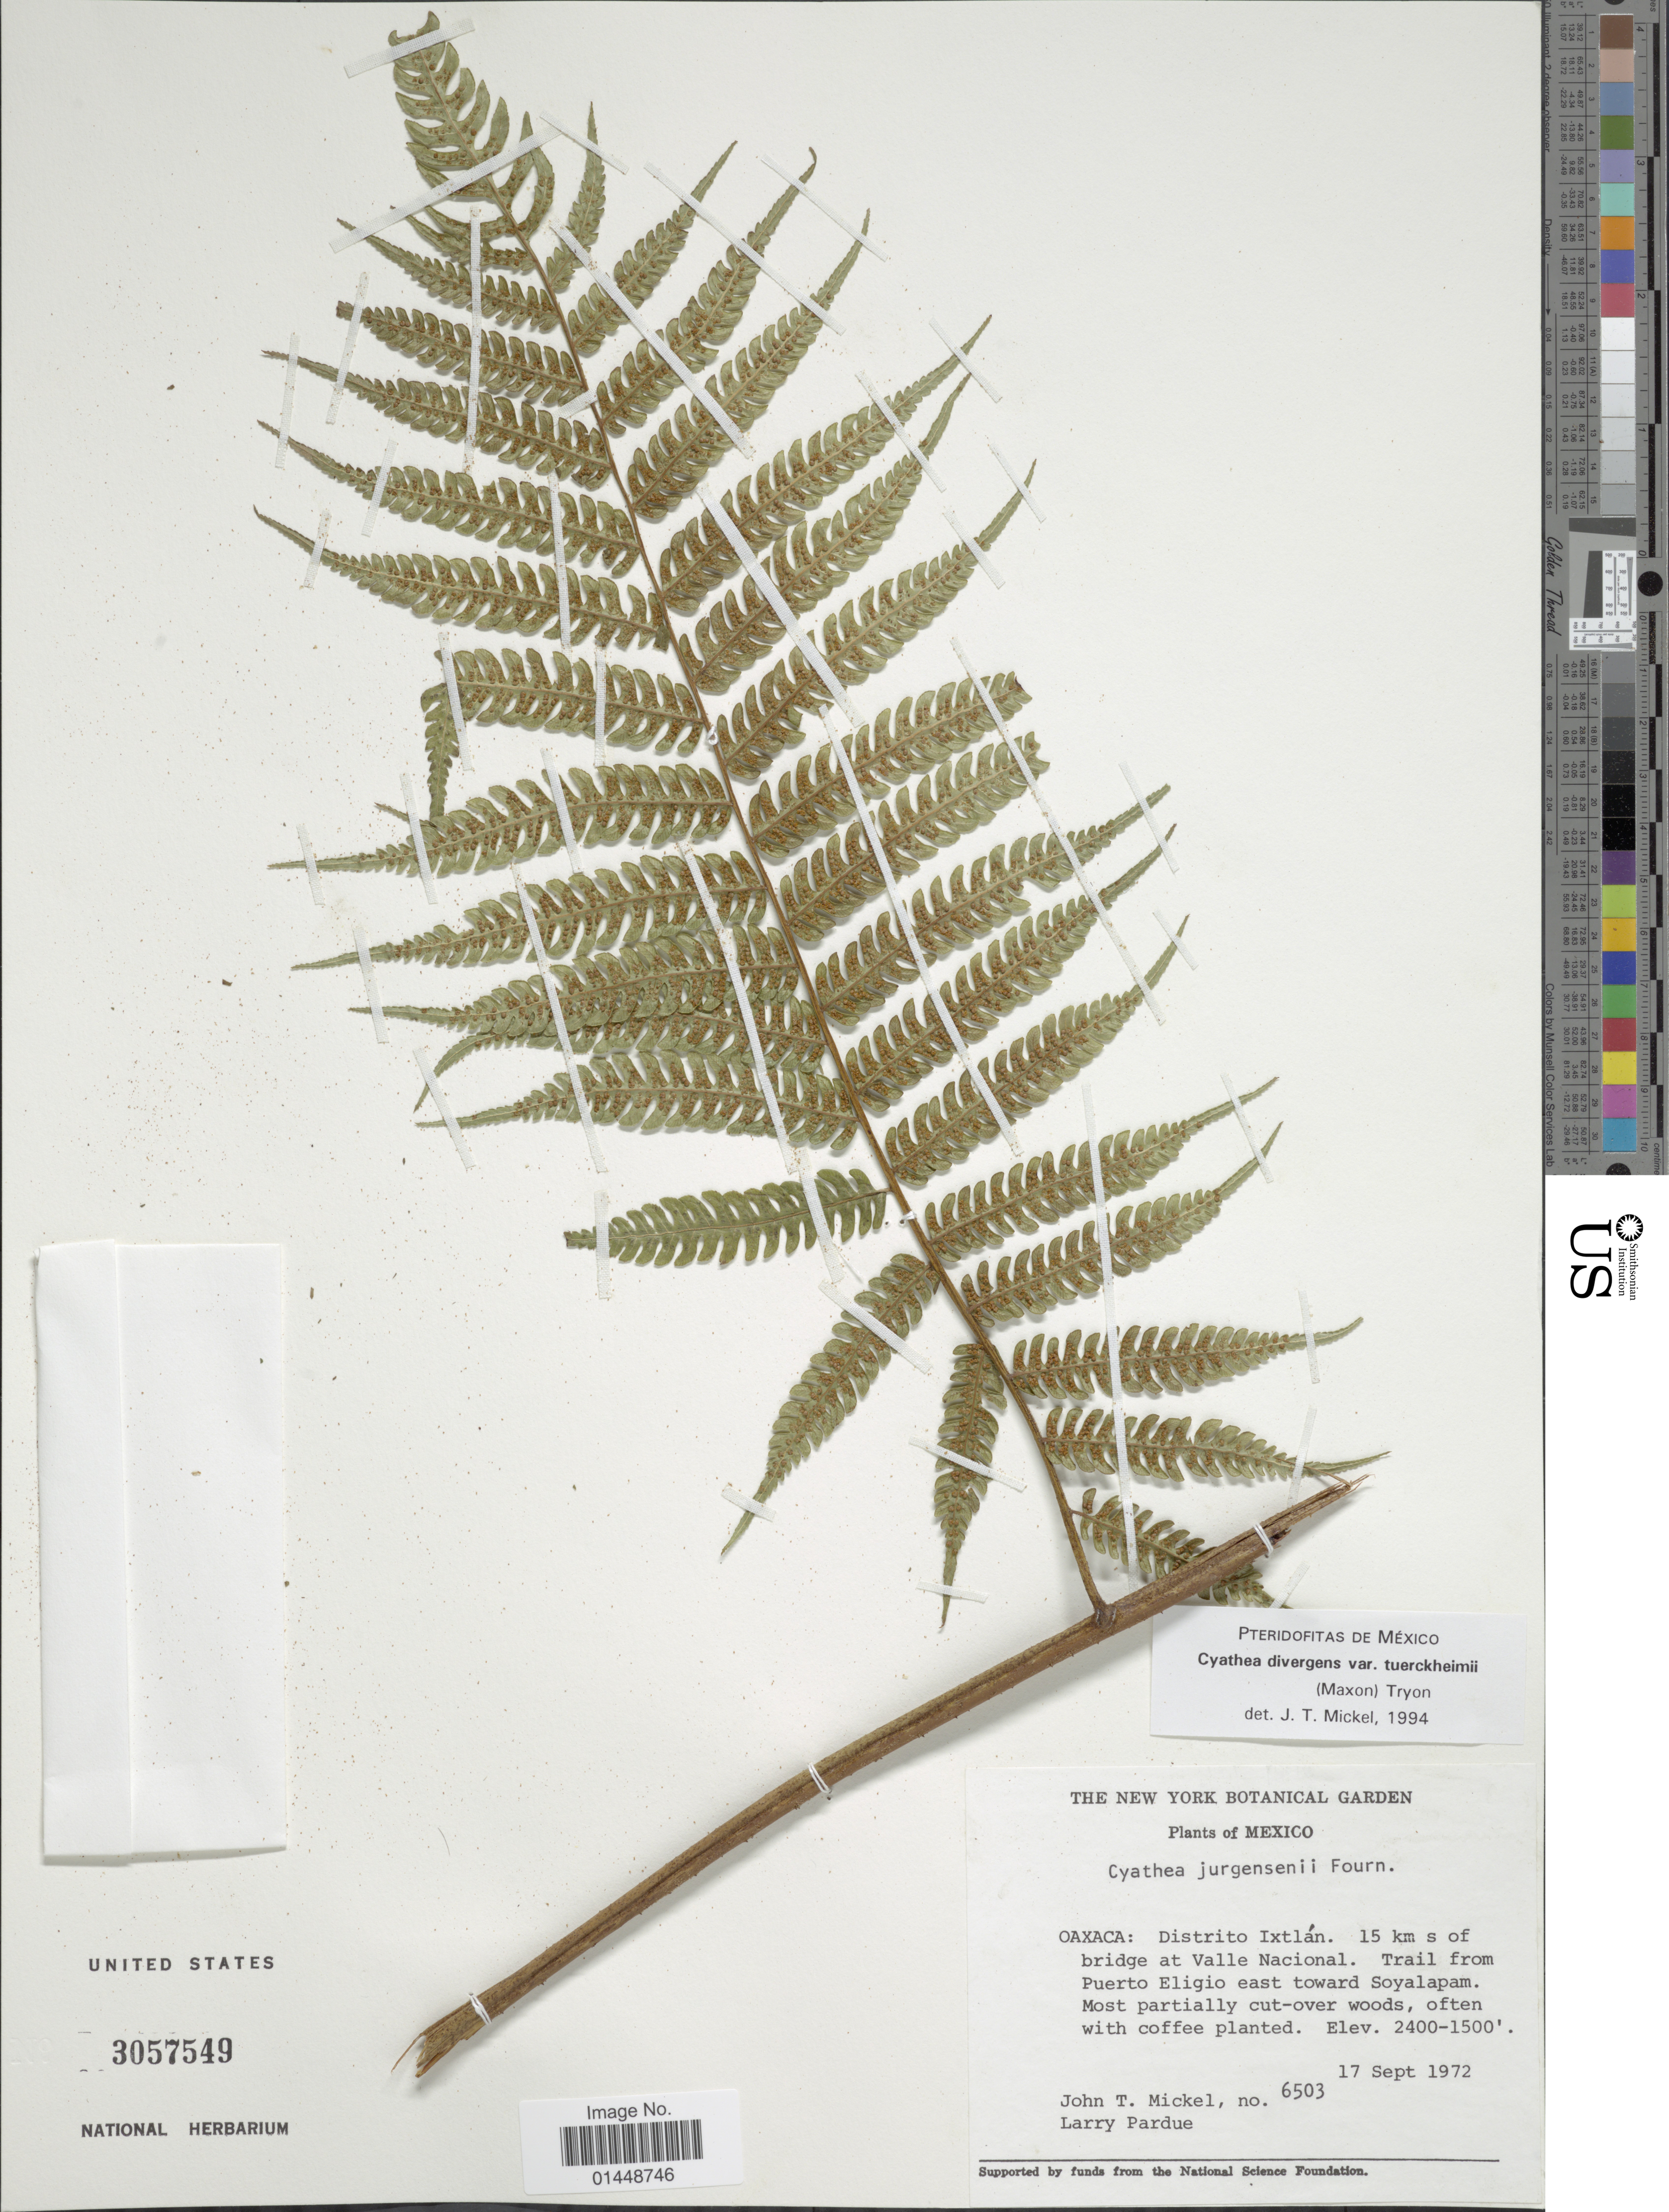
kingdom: Plantae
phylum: Tracheophyta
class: Polypodiopsida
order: Cyatheales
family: Cyatheaceae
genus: Cyathea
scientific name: Cyathea divergens var. tuerckheimii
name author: (Maxon) R.M. Tryon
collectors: J. T. Mickel & L. Pardue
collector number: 6503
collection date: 1972-09-17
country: Mexico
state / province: Oaxaca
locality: Oaxaca: Distrito Ixtlán. 15 km s of bridge at Valle Nacional. Trail from Puerto Eligio east toward Soyalapam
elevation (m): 457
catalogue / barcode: US 3057549